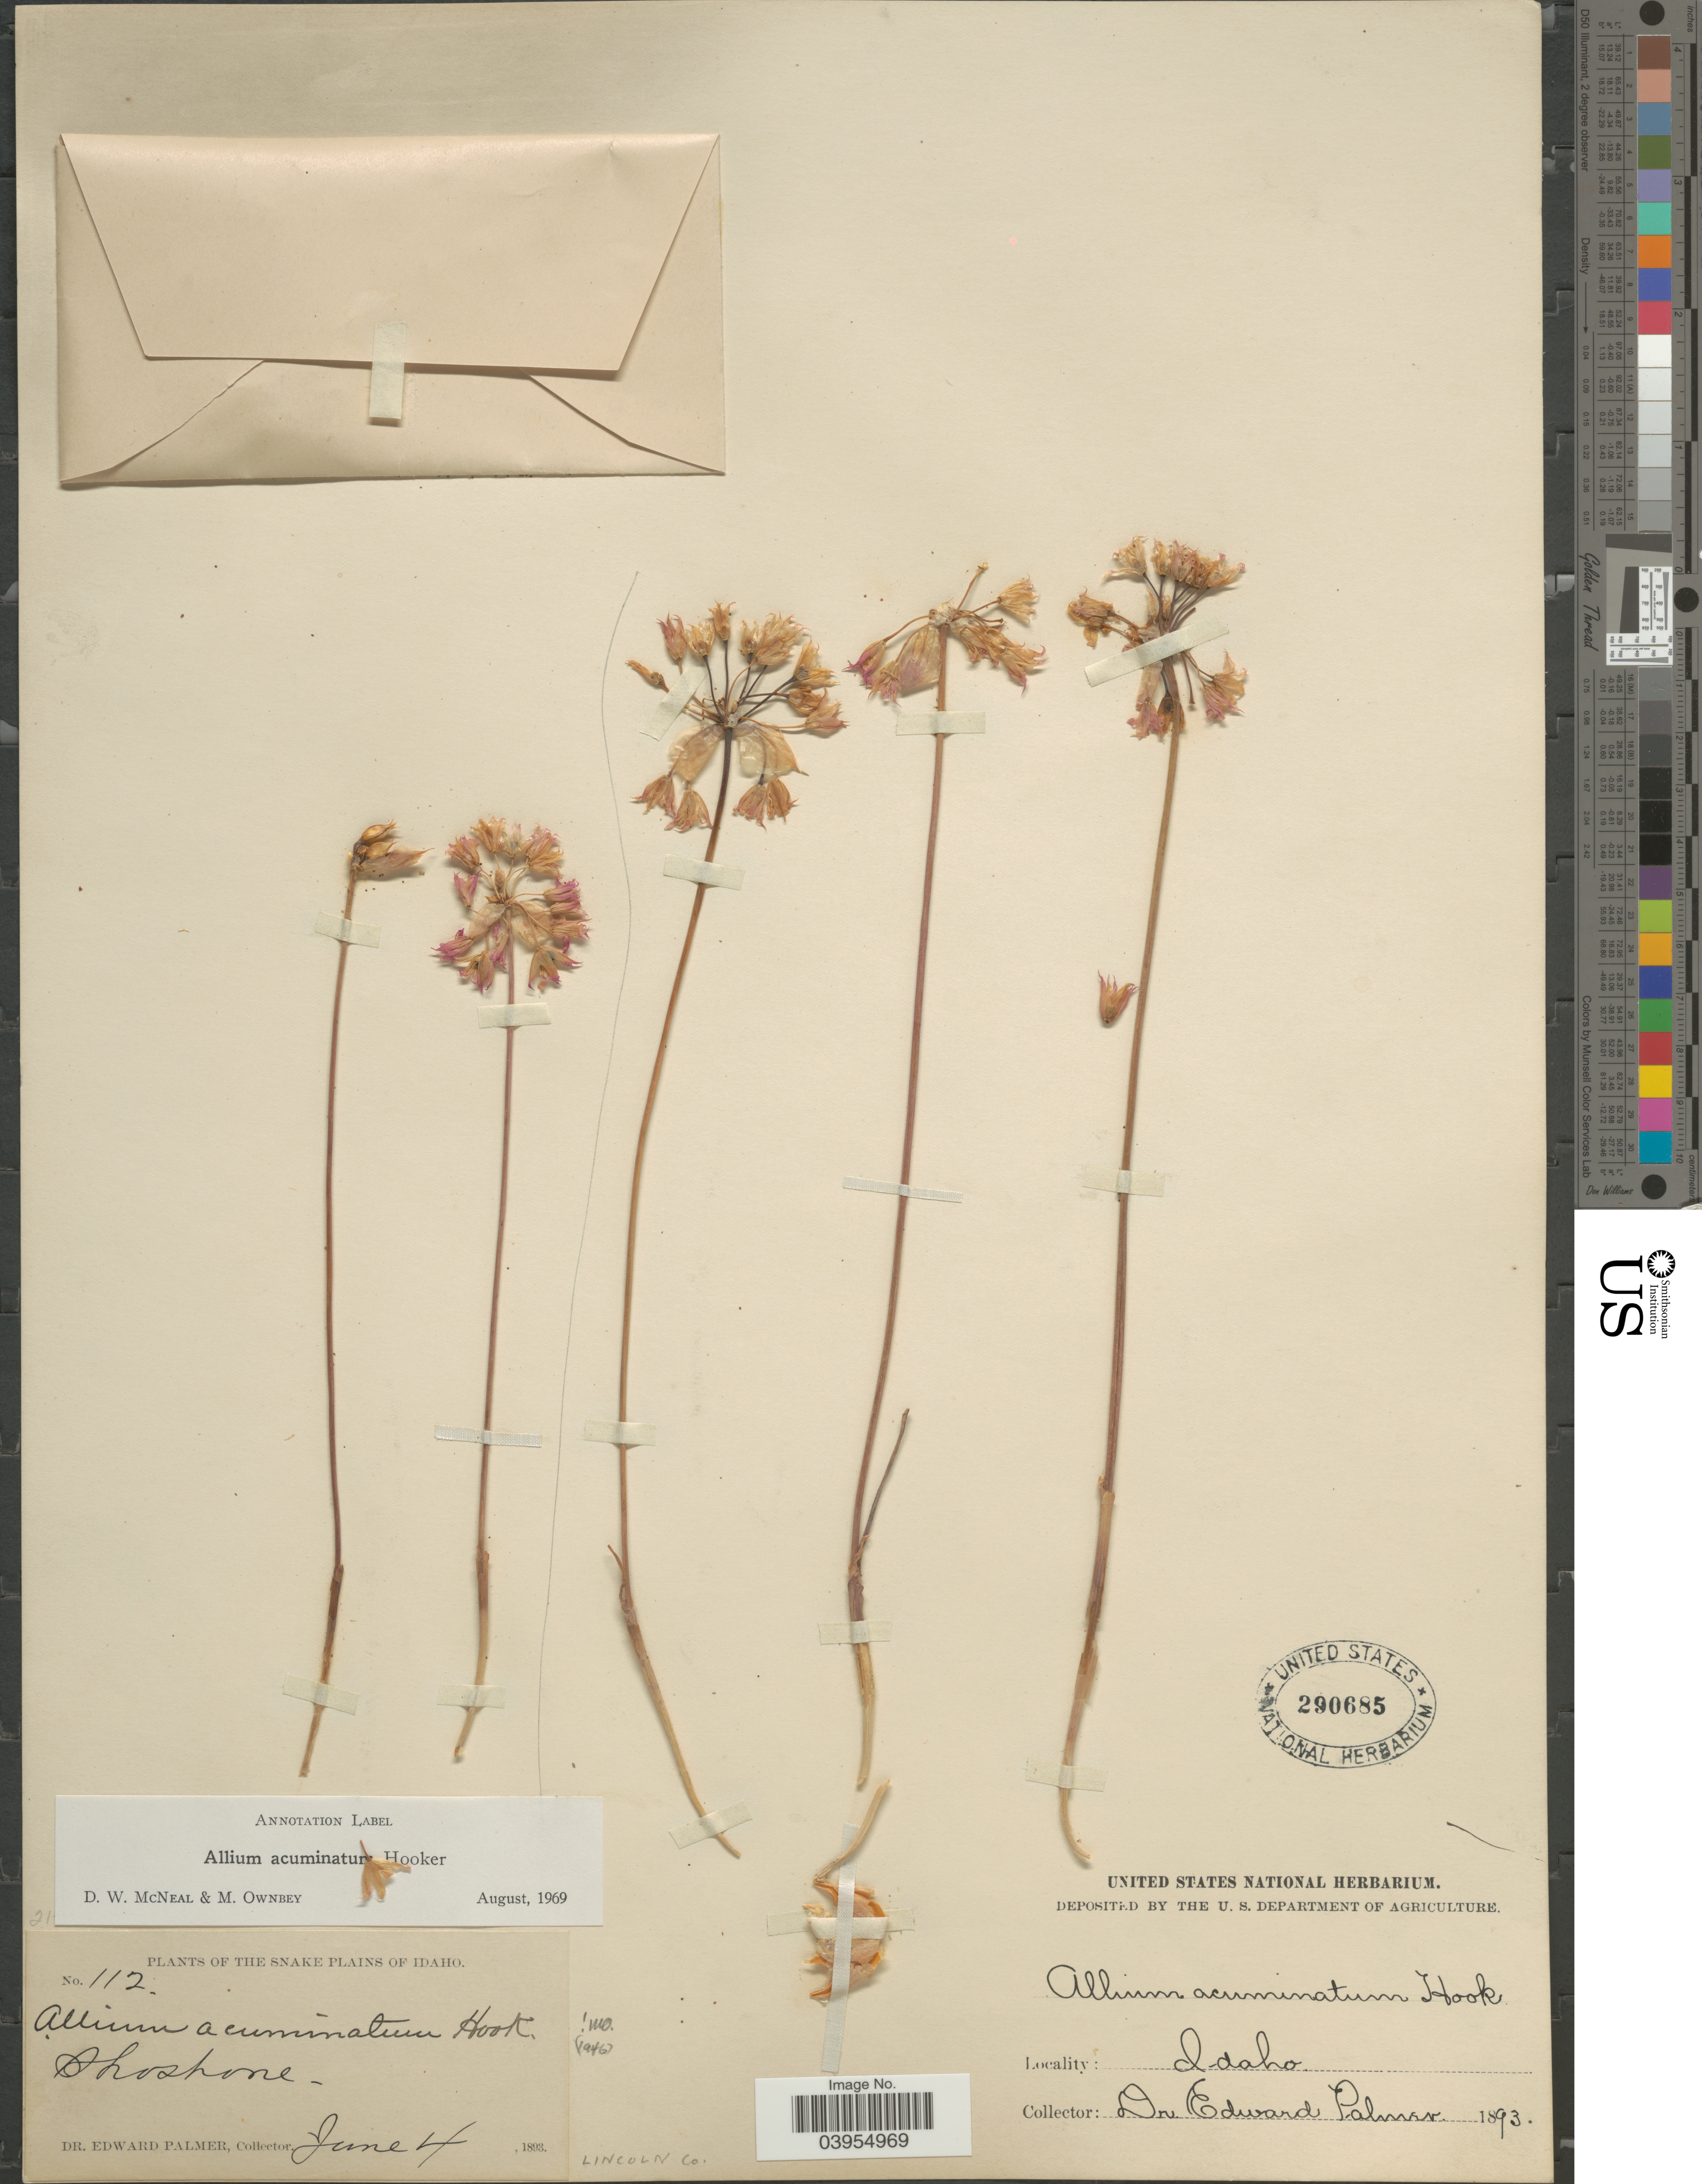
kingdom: Plantae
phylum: Tracheophyta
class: Liliopsida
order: Asparagales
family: Amaryllidaceae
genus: Allium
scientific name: Allium acuminatum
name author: Hook.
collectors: E. Palmer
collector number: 112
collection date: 1893-06-04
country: United States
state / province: Idaho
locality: The Snake Plains of Idaho. Shoshone. Lincoln Co.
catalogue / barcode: US 290685